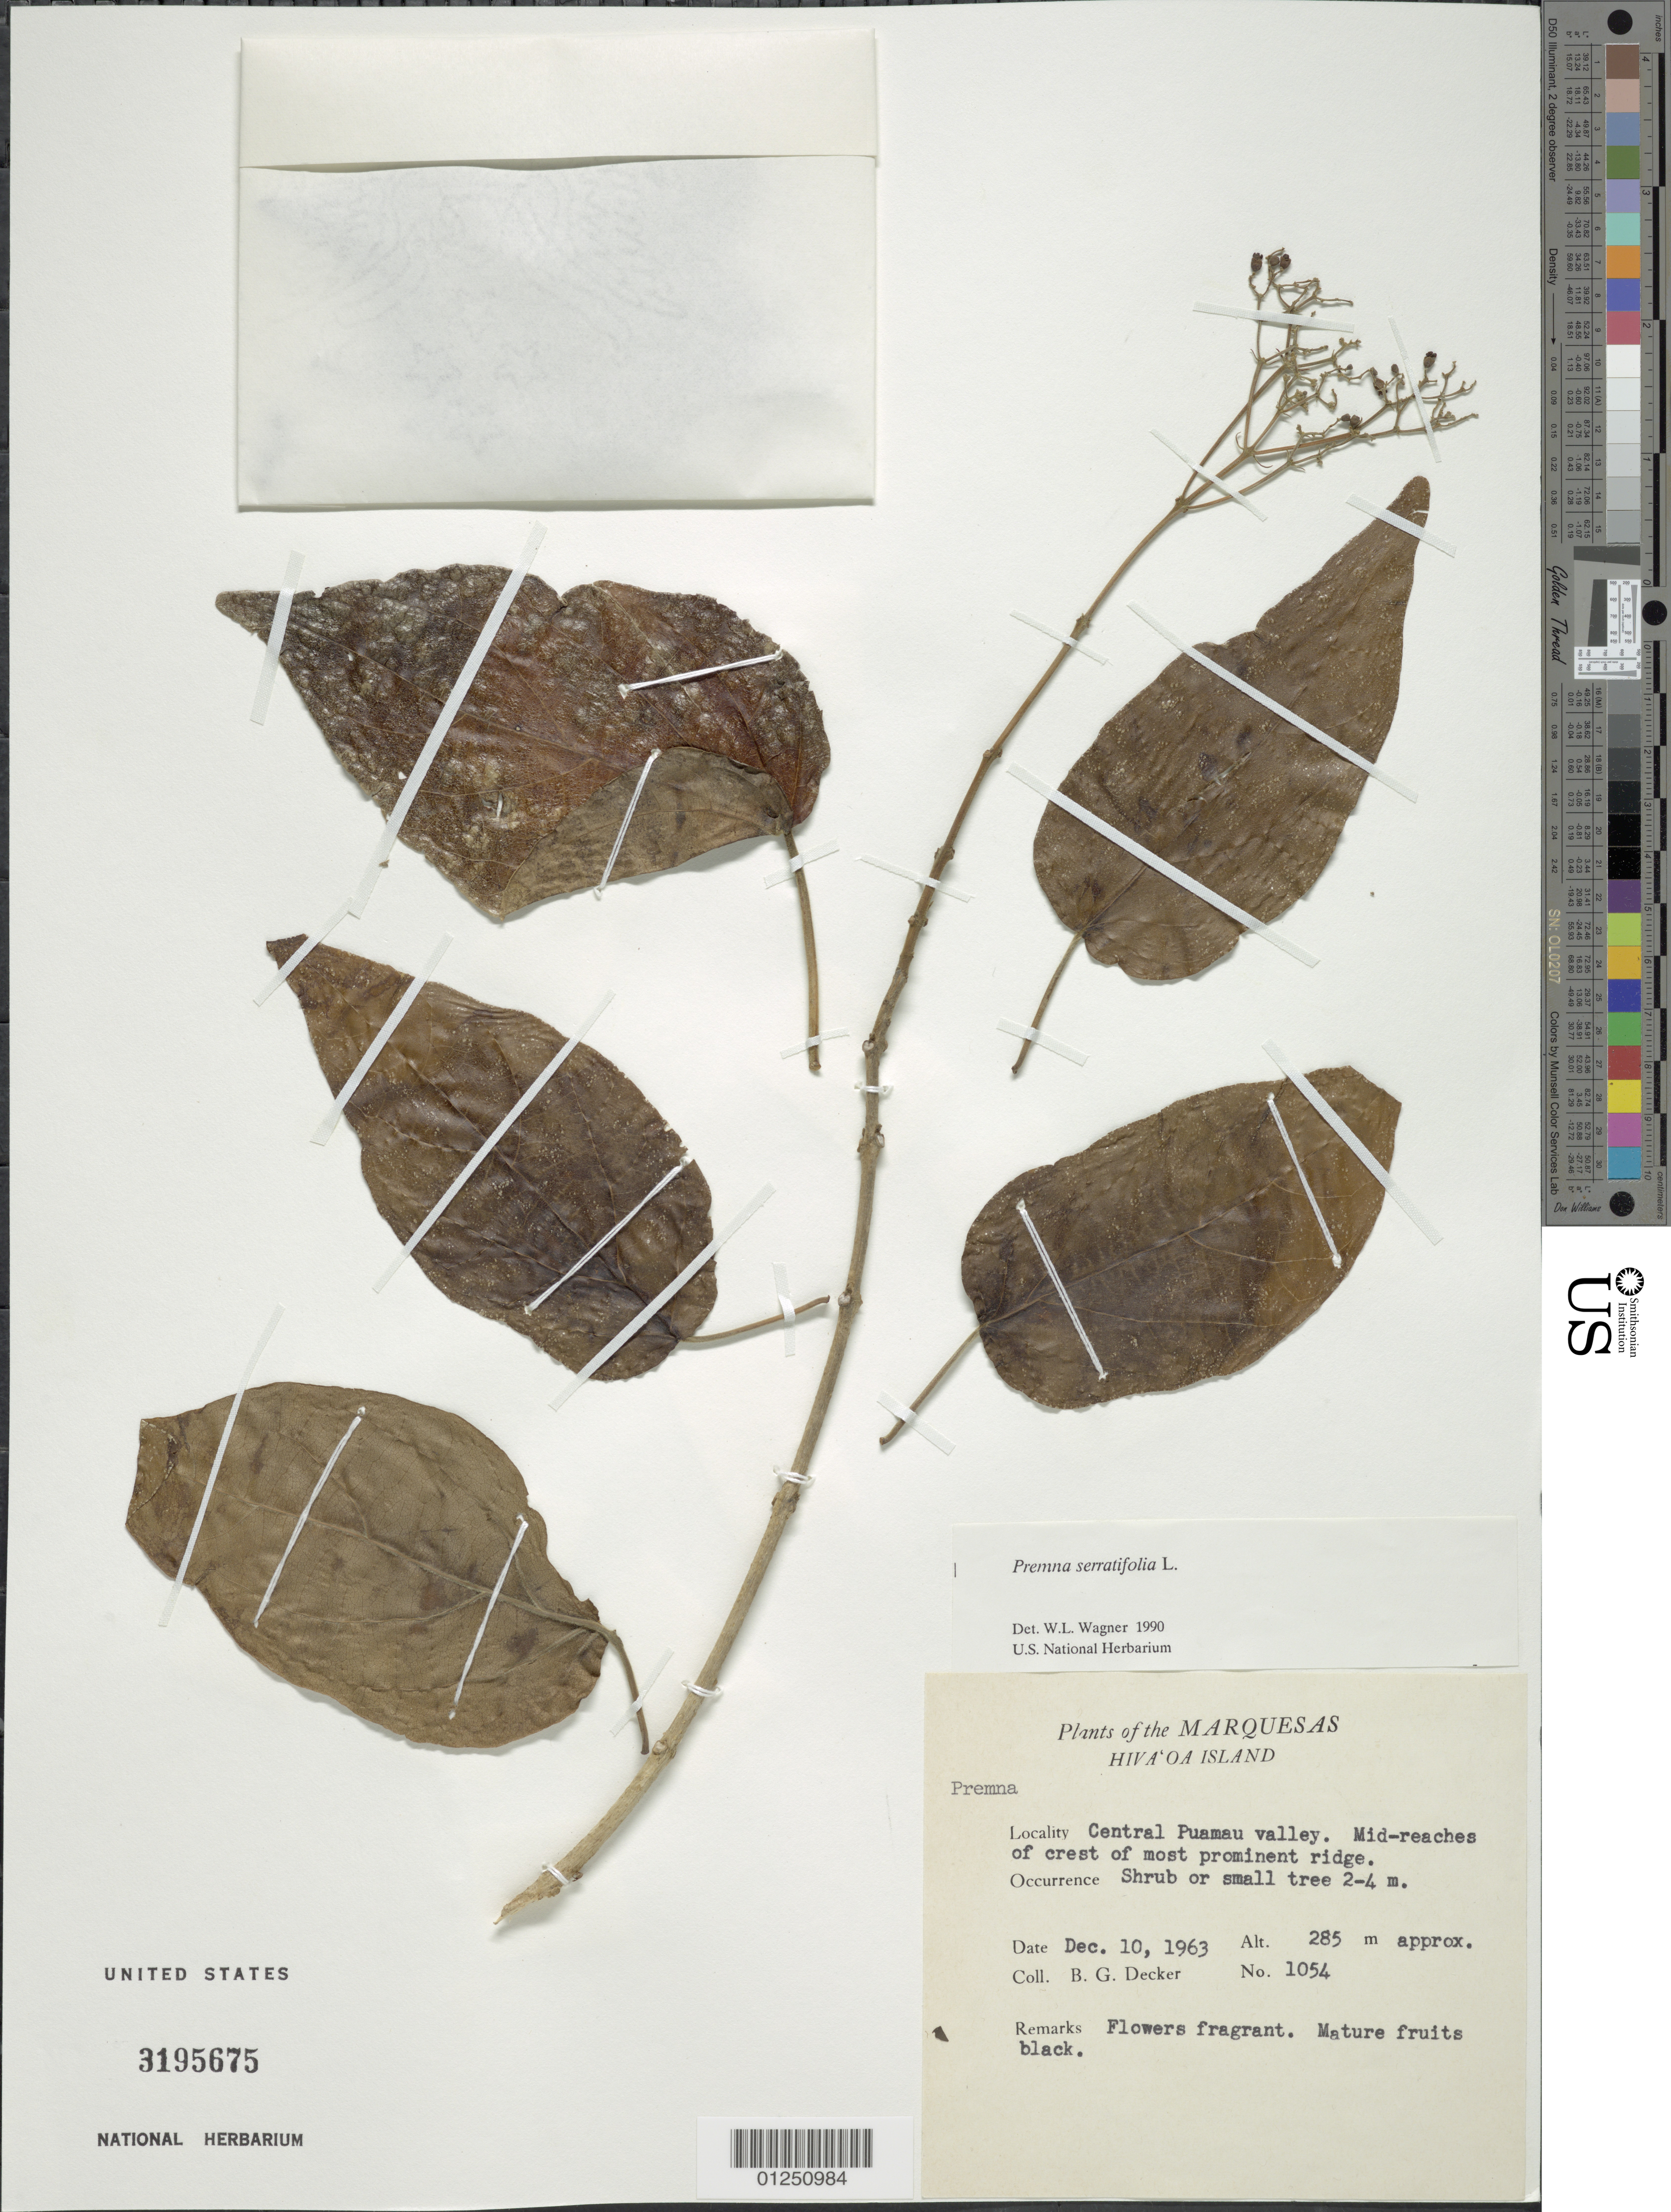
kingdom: Plantae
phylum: Tracheophyta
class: Magnoliopsida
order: Lamiales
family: Lamiaceae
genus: Premna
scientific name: Premna serratifolia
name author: L.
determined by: Wagner, W. L., (BOT), Smithsonian Institution - National Museum of Natural History (UNITED STATES)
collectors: B. G. Decker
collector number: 1054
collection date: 1963-12-10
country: French Polynesia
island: Hiva Oa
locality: central Puamau Valley, mid-reaches of crest of most prominent ridge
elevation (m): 285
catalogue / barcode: US 3195675